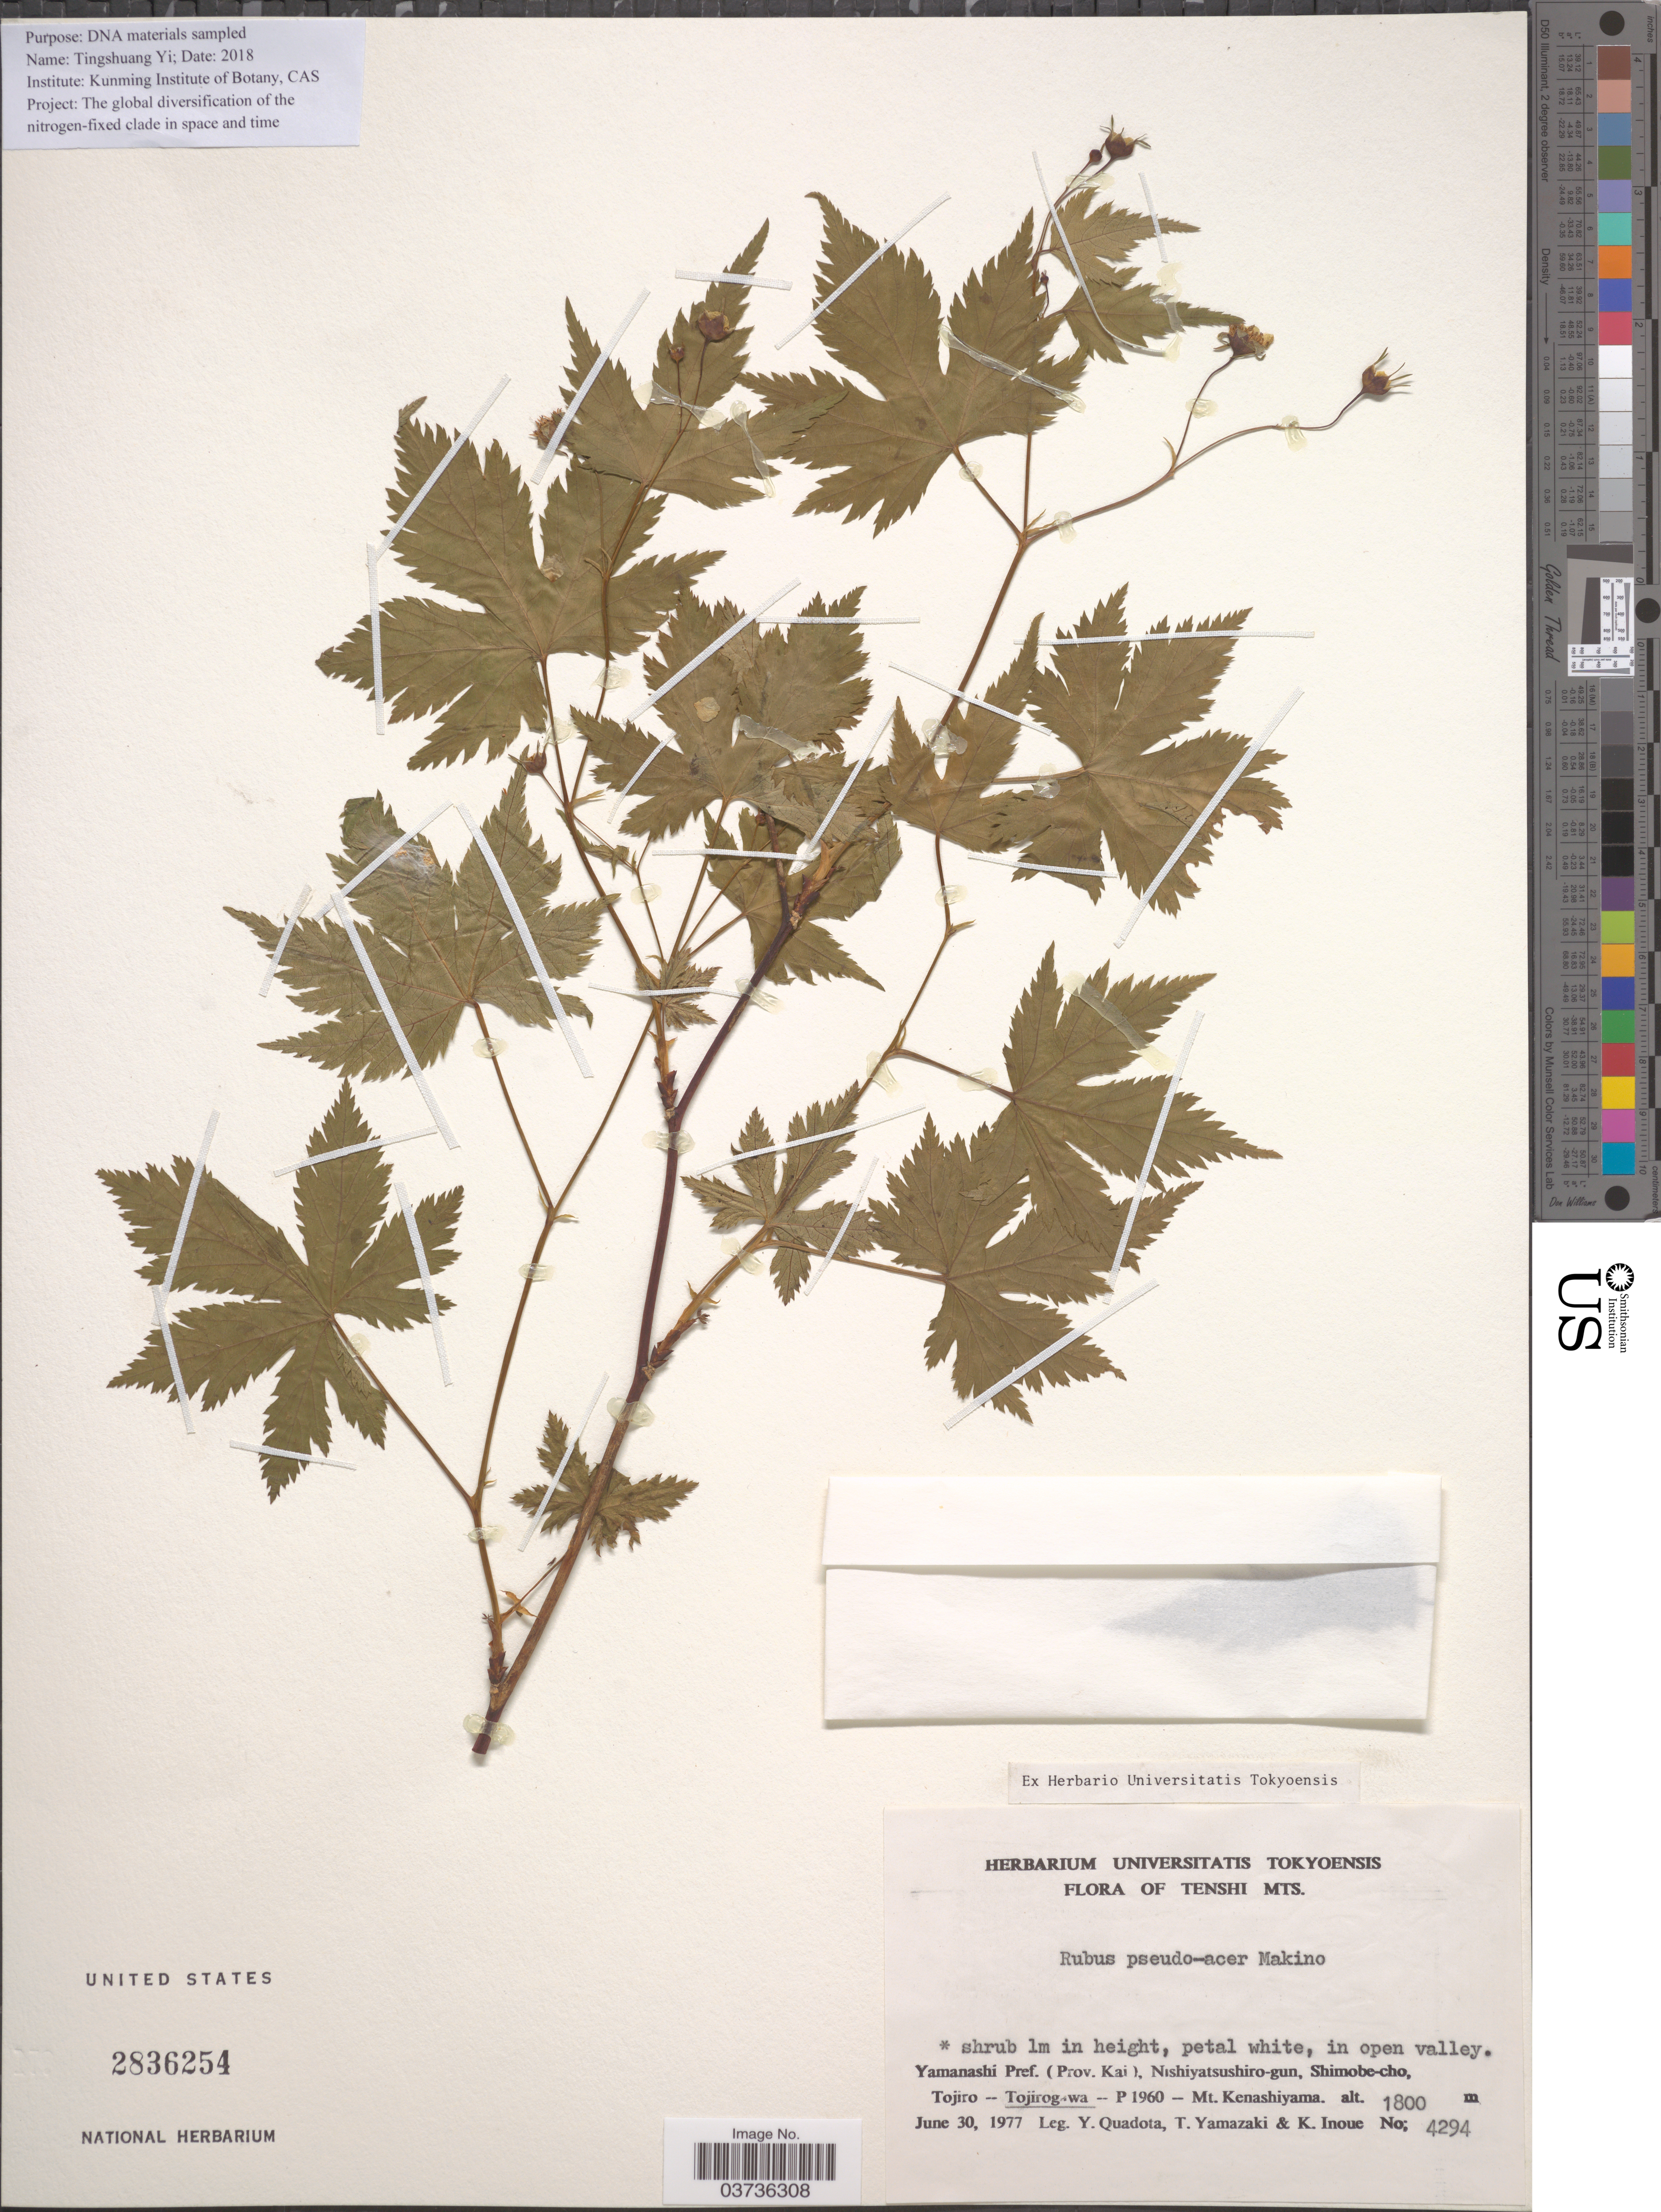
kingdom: Plantae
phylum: Tracheophyta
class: Magnoliopsida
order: Rosales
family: Rosaceae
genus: Rubus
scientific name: Rubus pseudoacer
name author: Makino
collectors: Y. Quadota, T. Yamazaki & K. Inoue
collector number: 4294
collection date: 1977-06-30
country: Japan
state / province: Yamanasi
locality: Tenshi Mts. Yamanashi Pref. (Prov. Kai), Nishiyatsushiro-gun, Shimobe-cho, Tojiro -- Tojirog wa -- P 1960 -- Mt. Kenashiyama.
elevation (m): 1800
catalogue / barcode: US 2836254